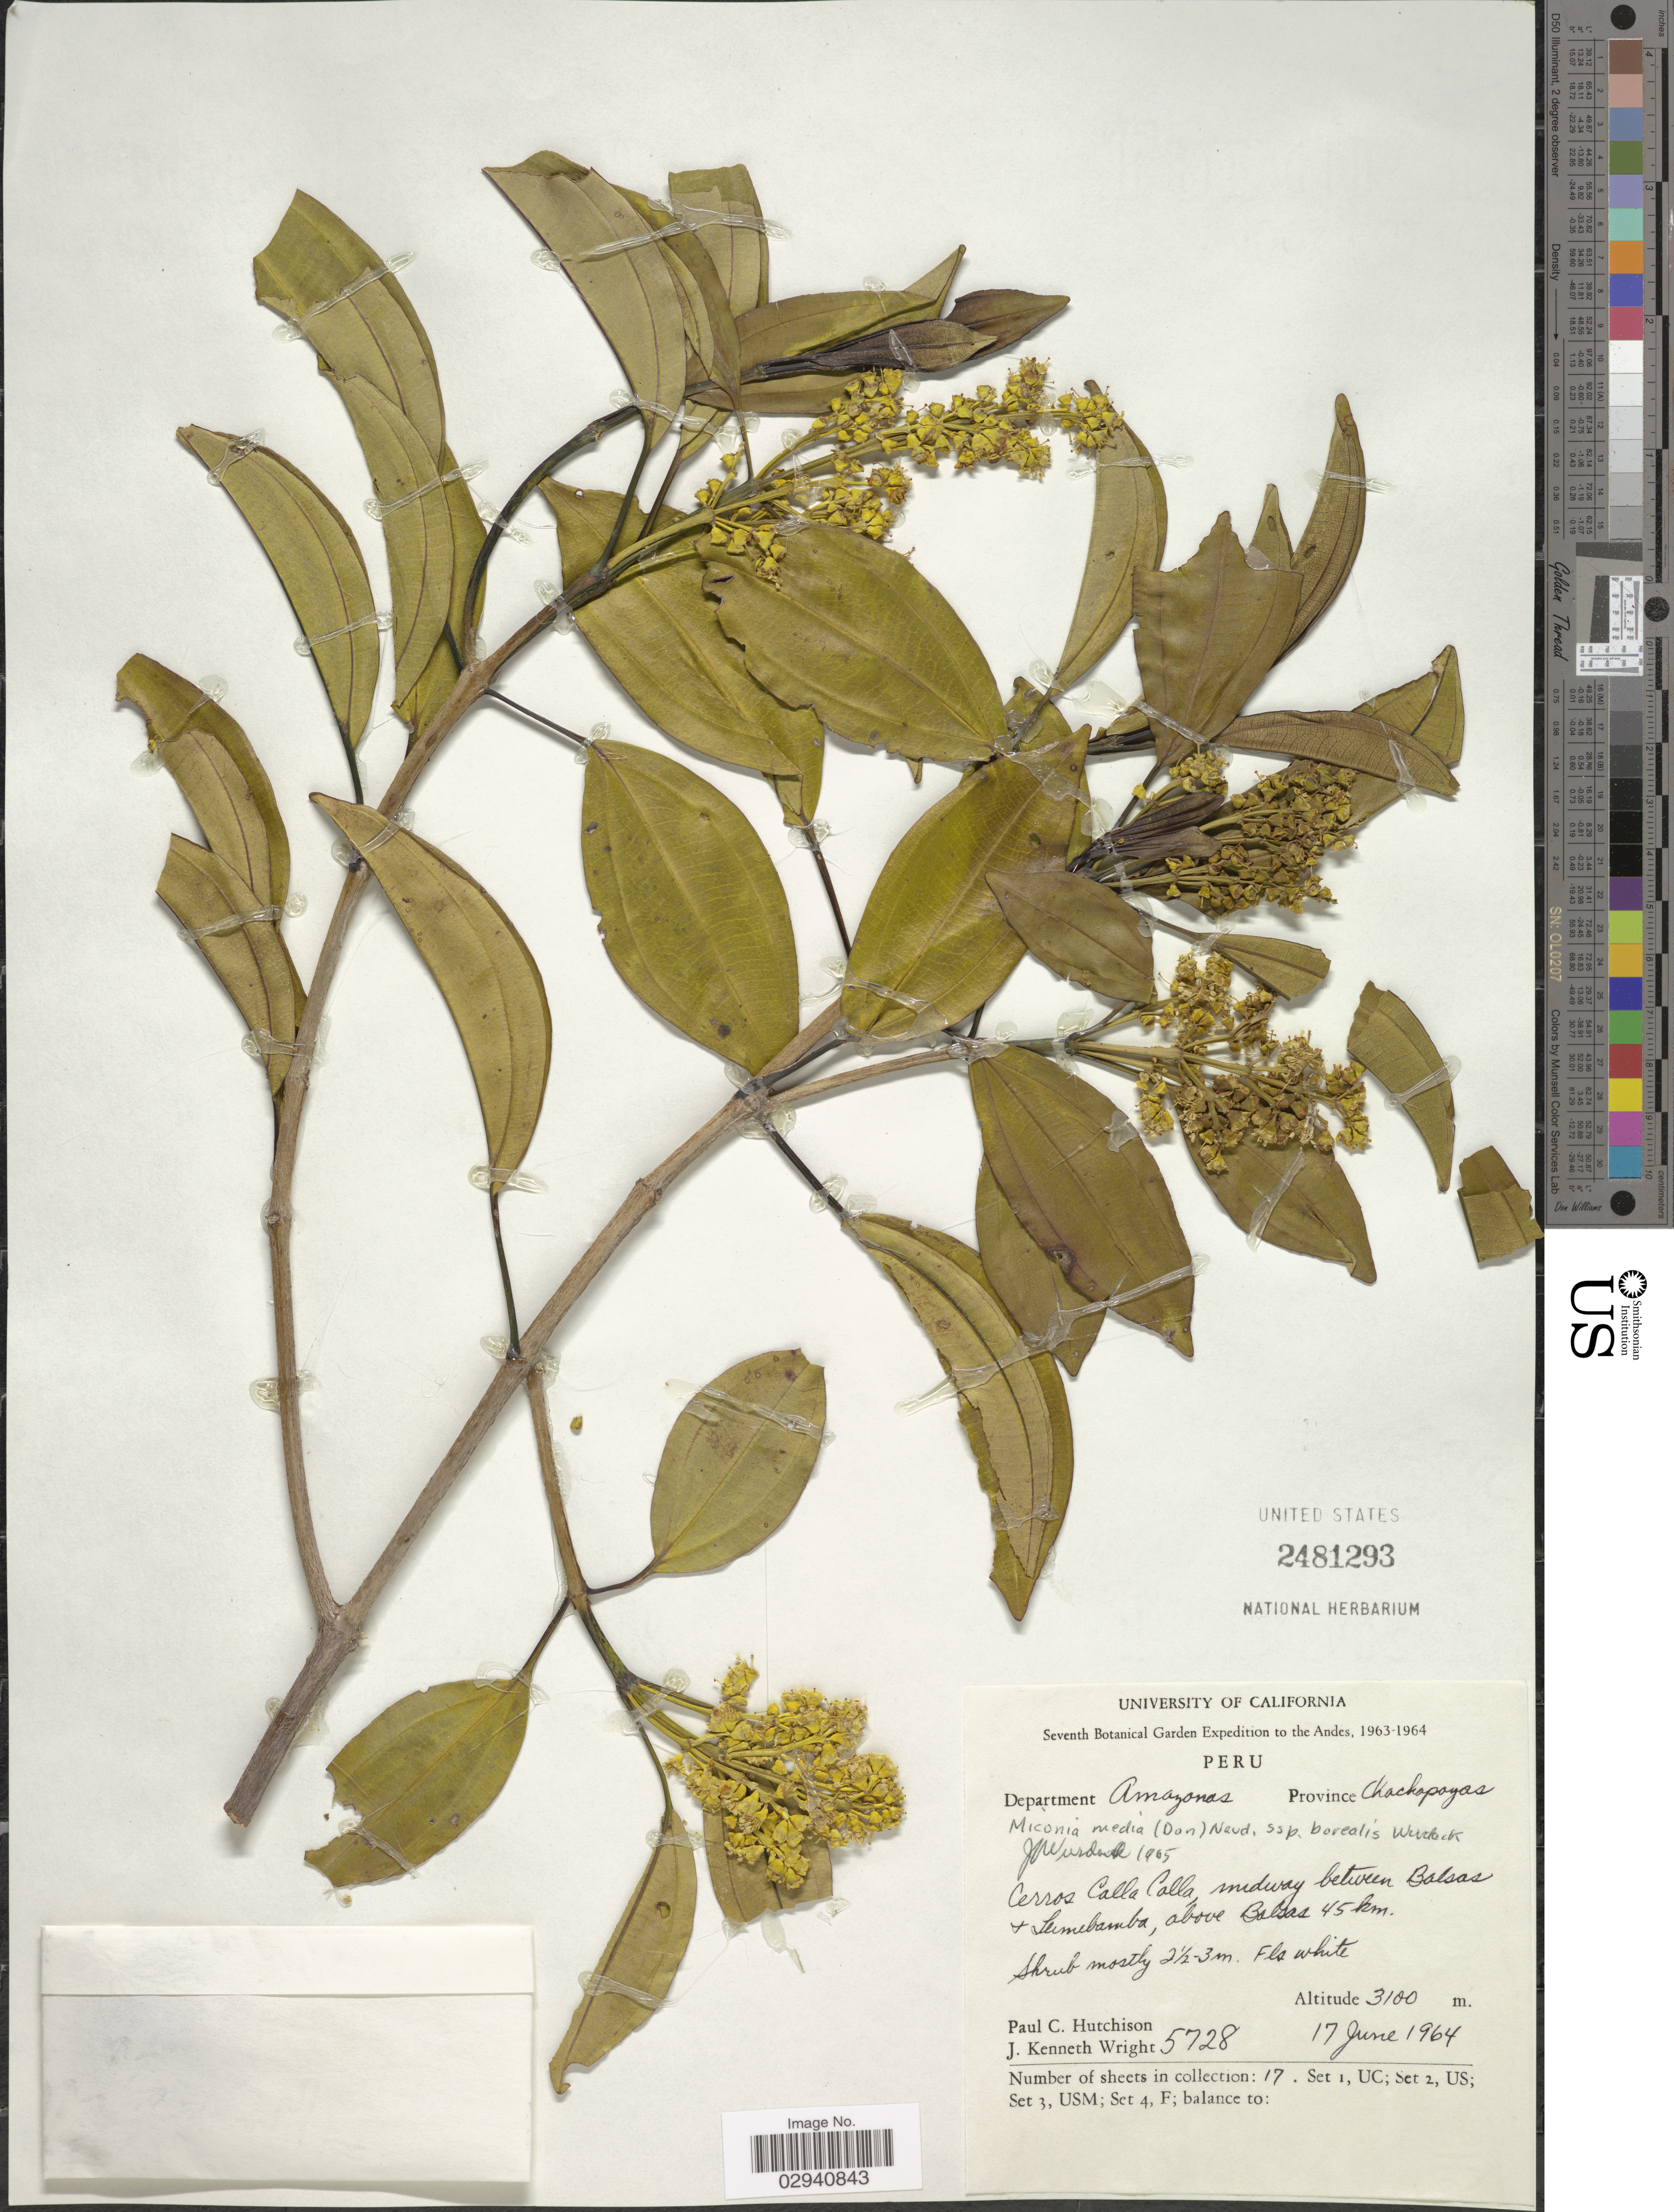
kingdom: Plantae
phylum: Tracheophyta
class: Magnoliopsida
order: Myrtales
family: Melastomataceae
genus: Miconia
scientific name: Miconia media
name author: (D. Don) Naudin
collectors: P. C. Hutchison & J. K. Wright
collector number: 5728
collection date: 1964-06-17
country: Peru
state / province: Amazonas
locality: Andes. Department Amazonas. Province Chachapoyas. Cerros Calla Calla, midway between Balsas & Leimebamba, above Balsas 45 km.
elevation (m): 3100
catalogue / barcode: US 2481293